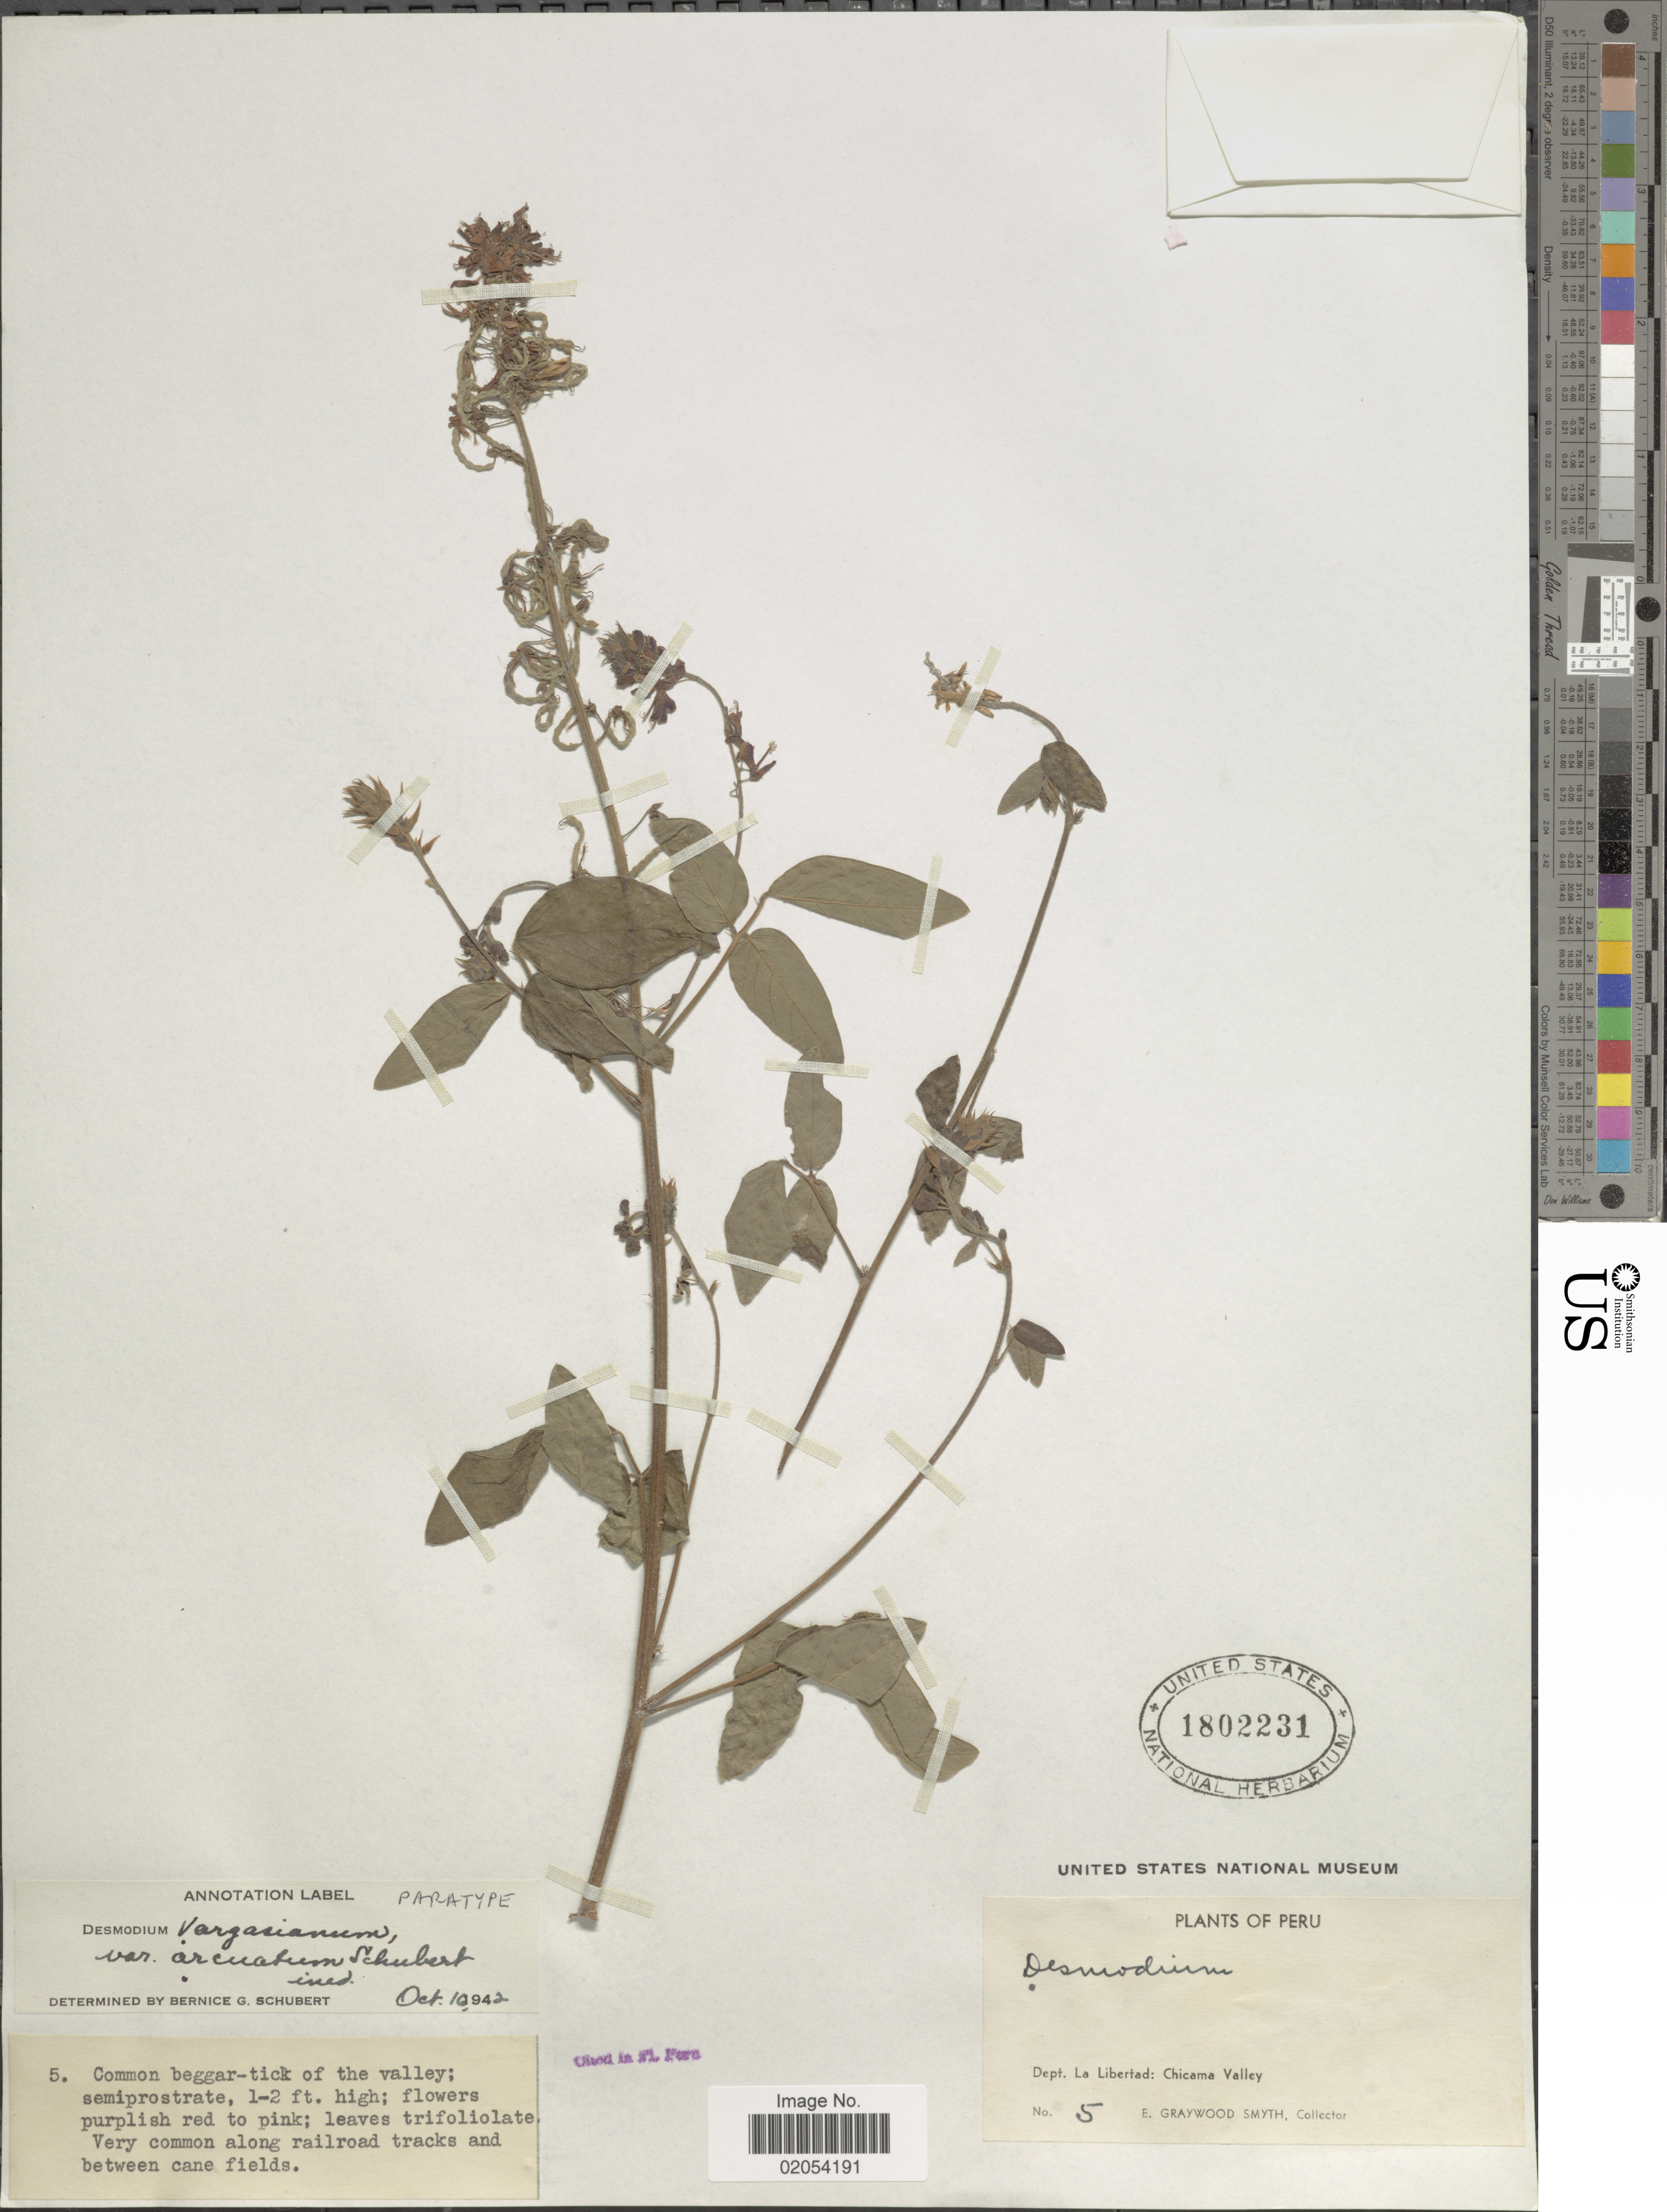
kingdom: Plantae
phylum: Tracheophyta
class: Magnoliopsida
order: Fabales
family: Fabaceae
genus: Desmodium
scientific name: Desmodium vargasianum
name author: B.G. Schub.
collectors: E. G. Smyth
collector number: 5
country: Peru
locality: Peru, Dept. La Libertad : Chcama Valley.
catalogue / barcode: US 1802231